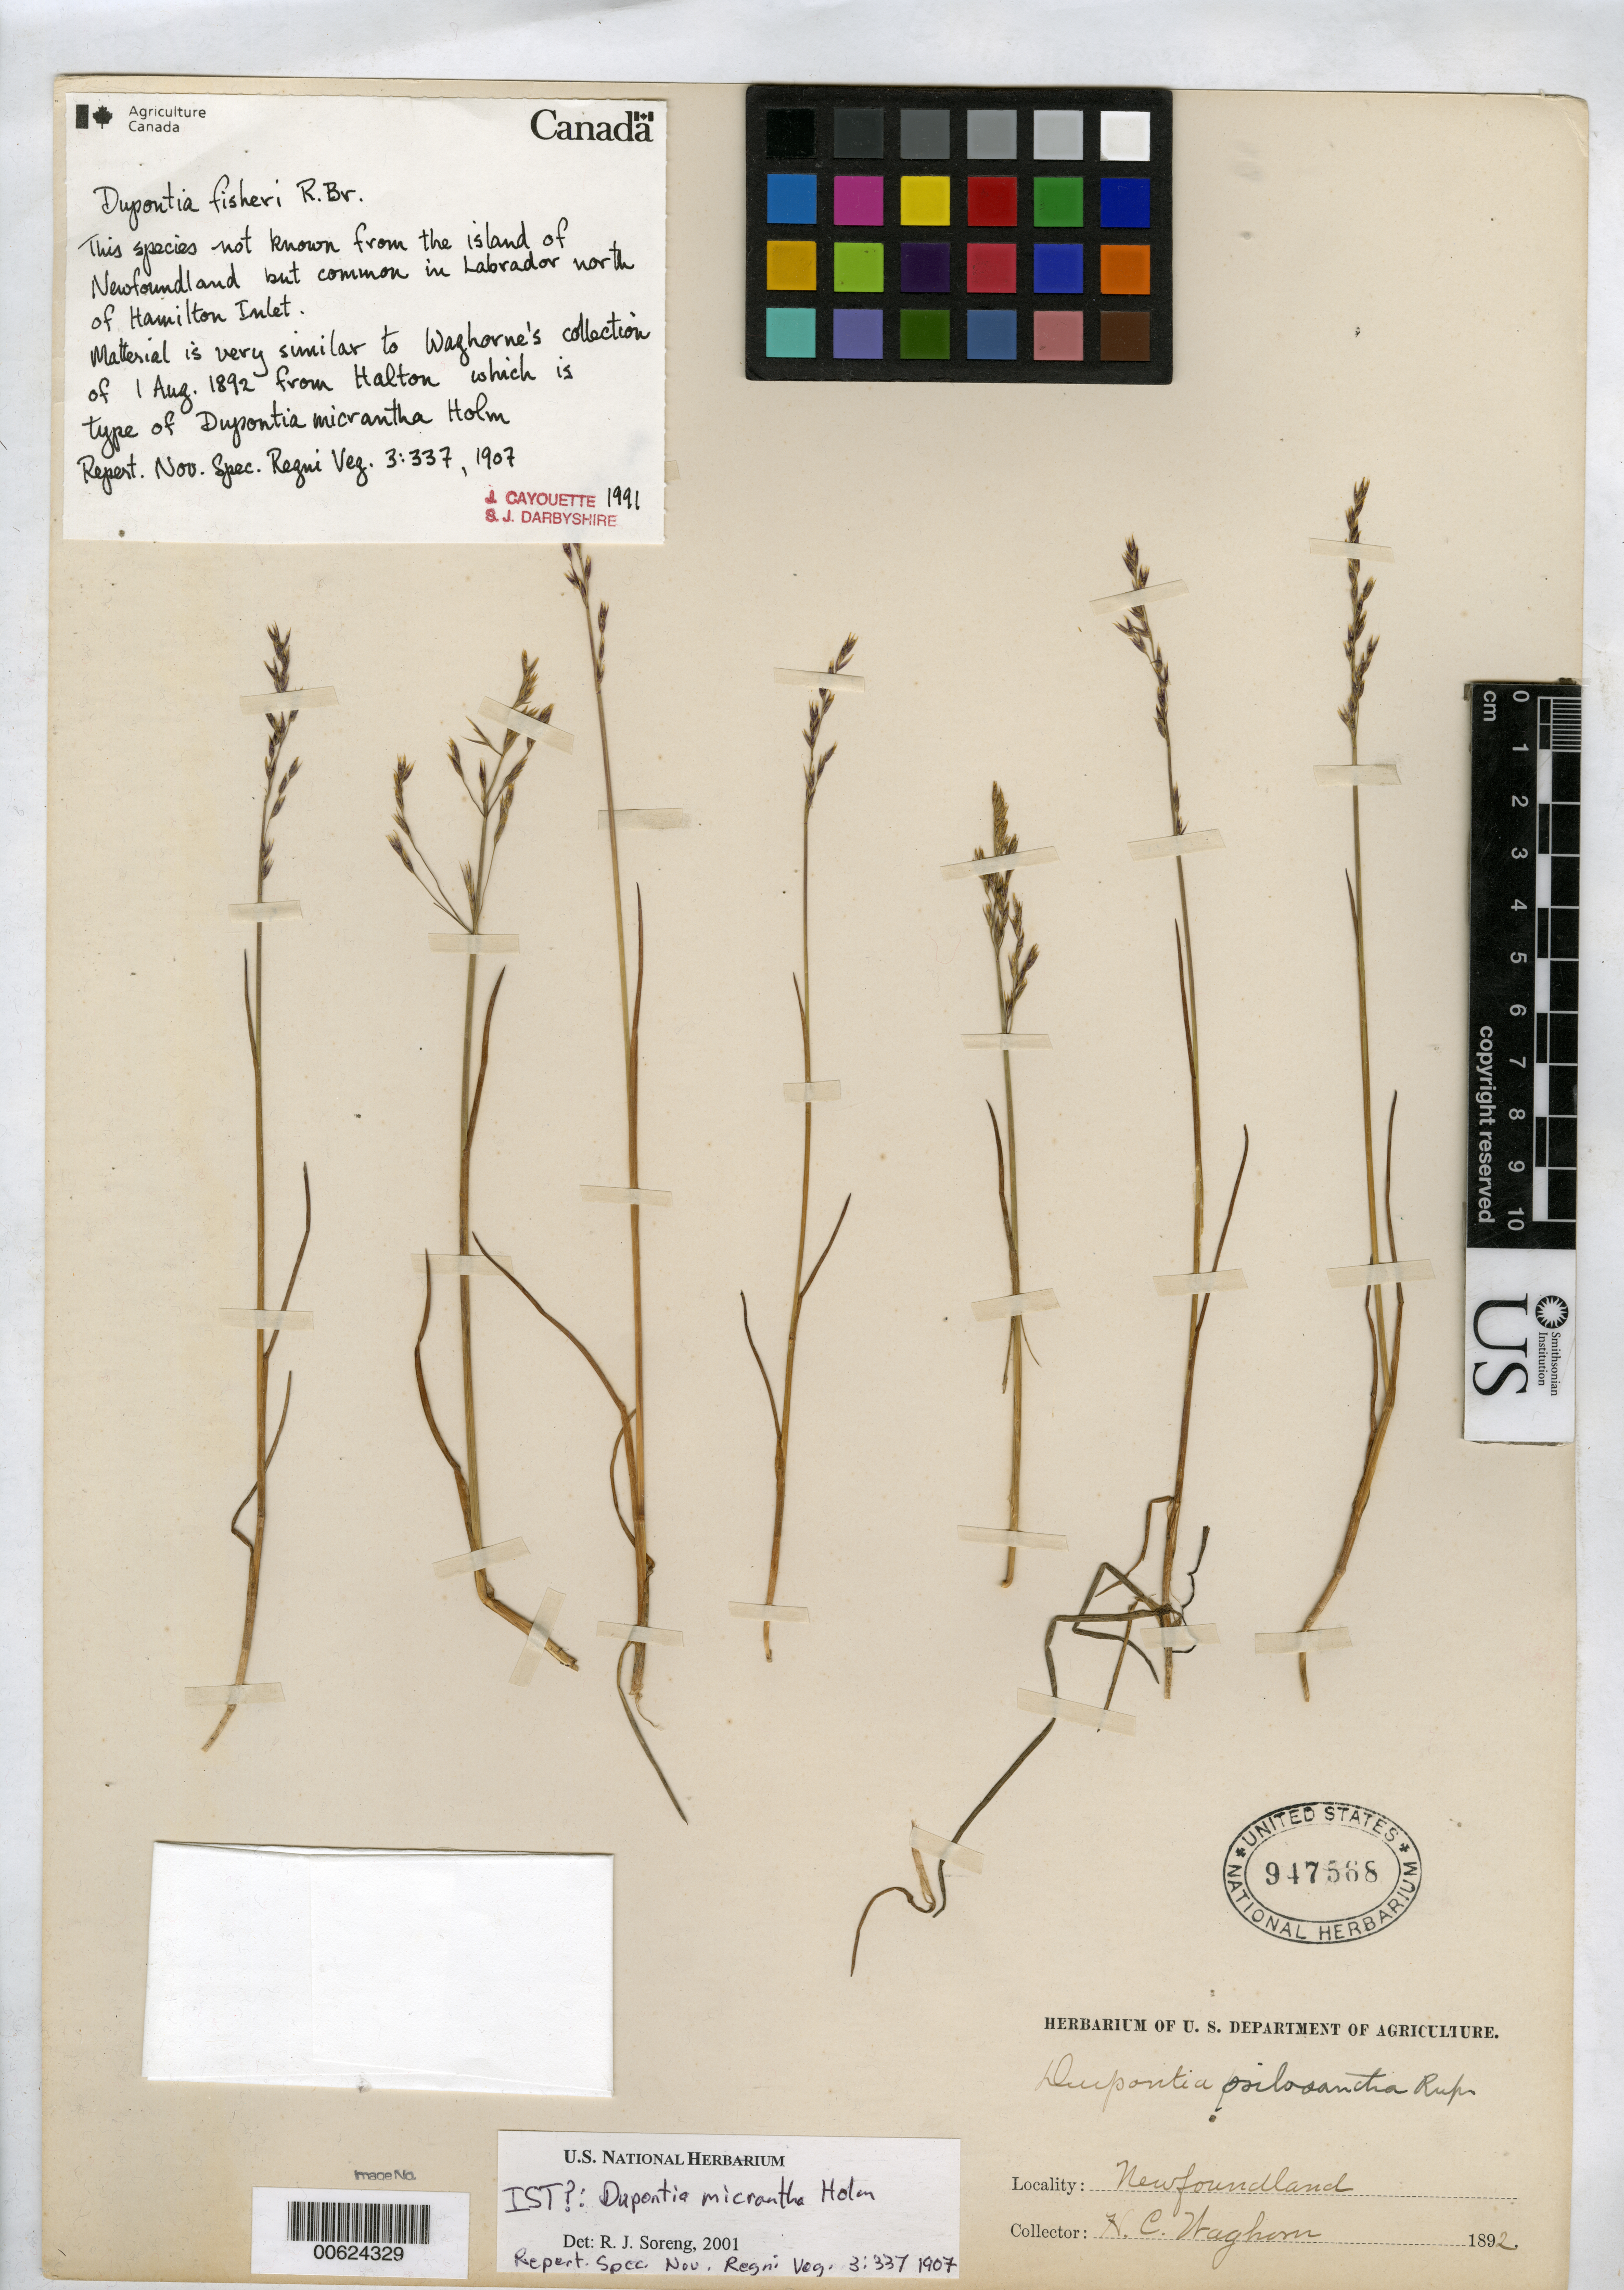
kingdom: Plantae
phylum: Tracheophyta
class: Liliopsida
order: Poales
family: Poaceae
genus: Dupontia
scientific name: Dupontia micrantha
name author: Holm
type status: Possible Isotype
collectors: H. Waghorn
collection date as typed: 1892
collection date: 1892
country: Canada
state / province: Newfoundland and Labrador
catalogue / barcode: US 947568